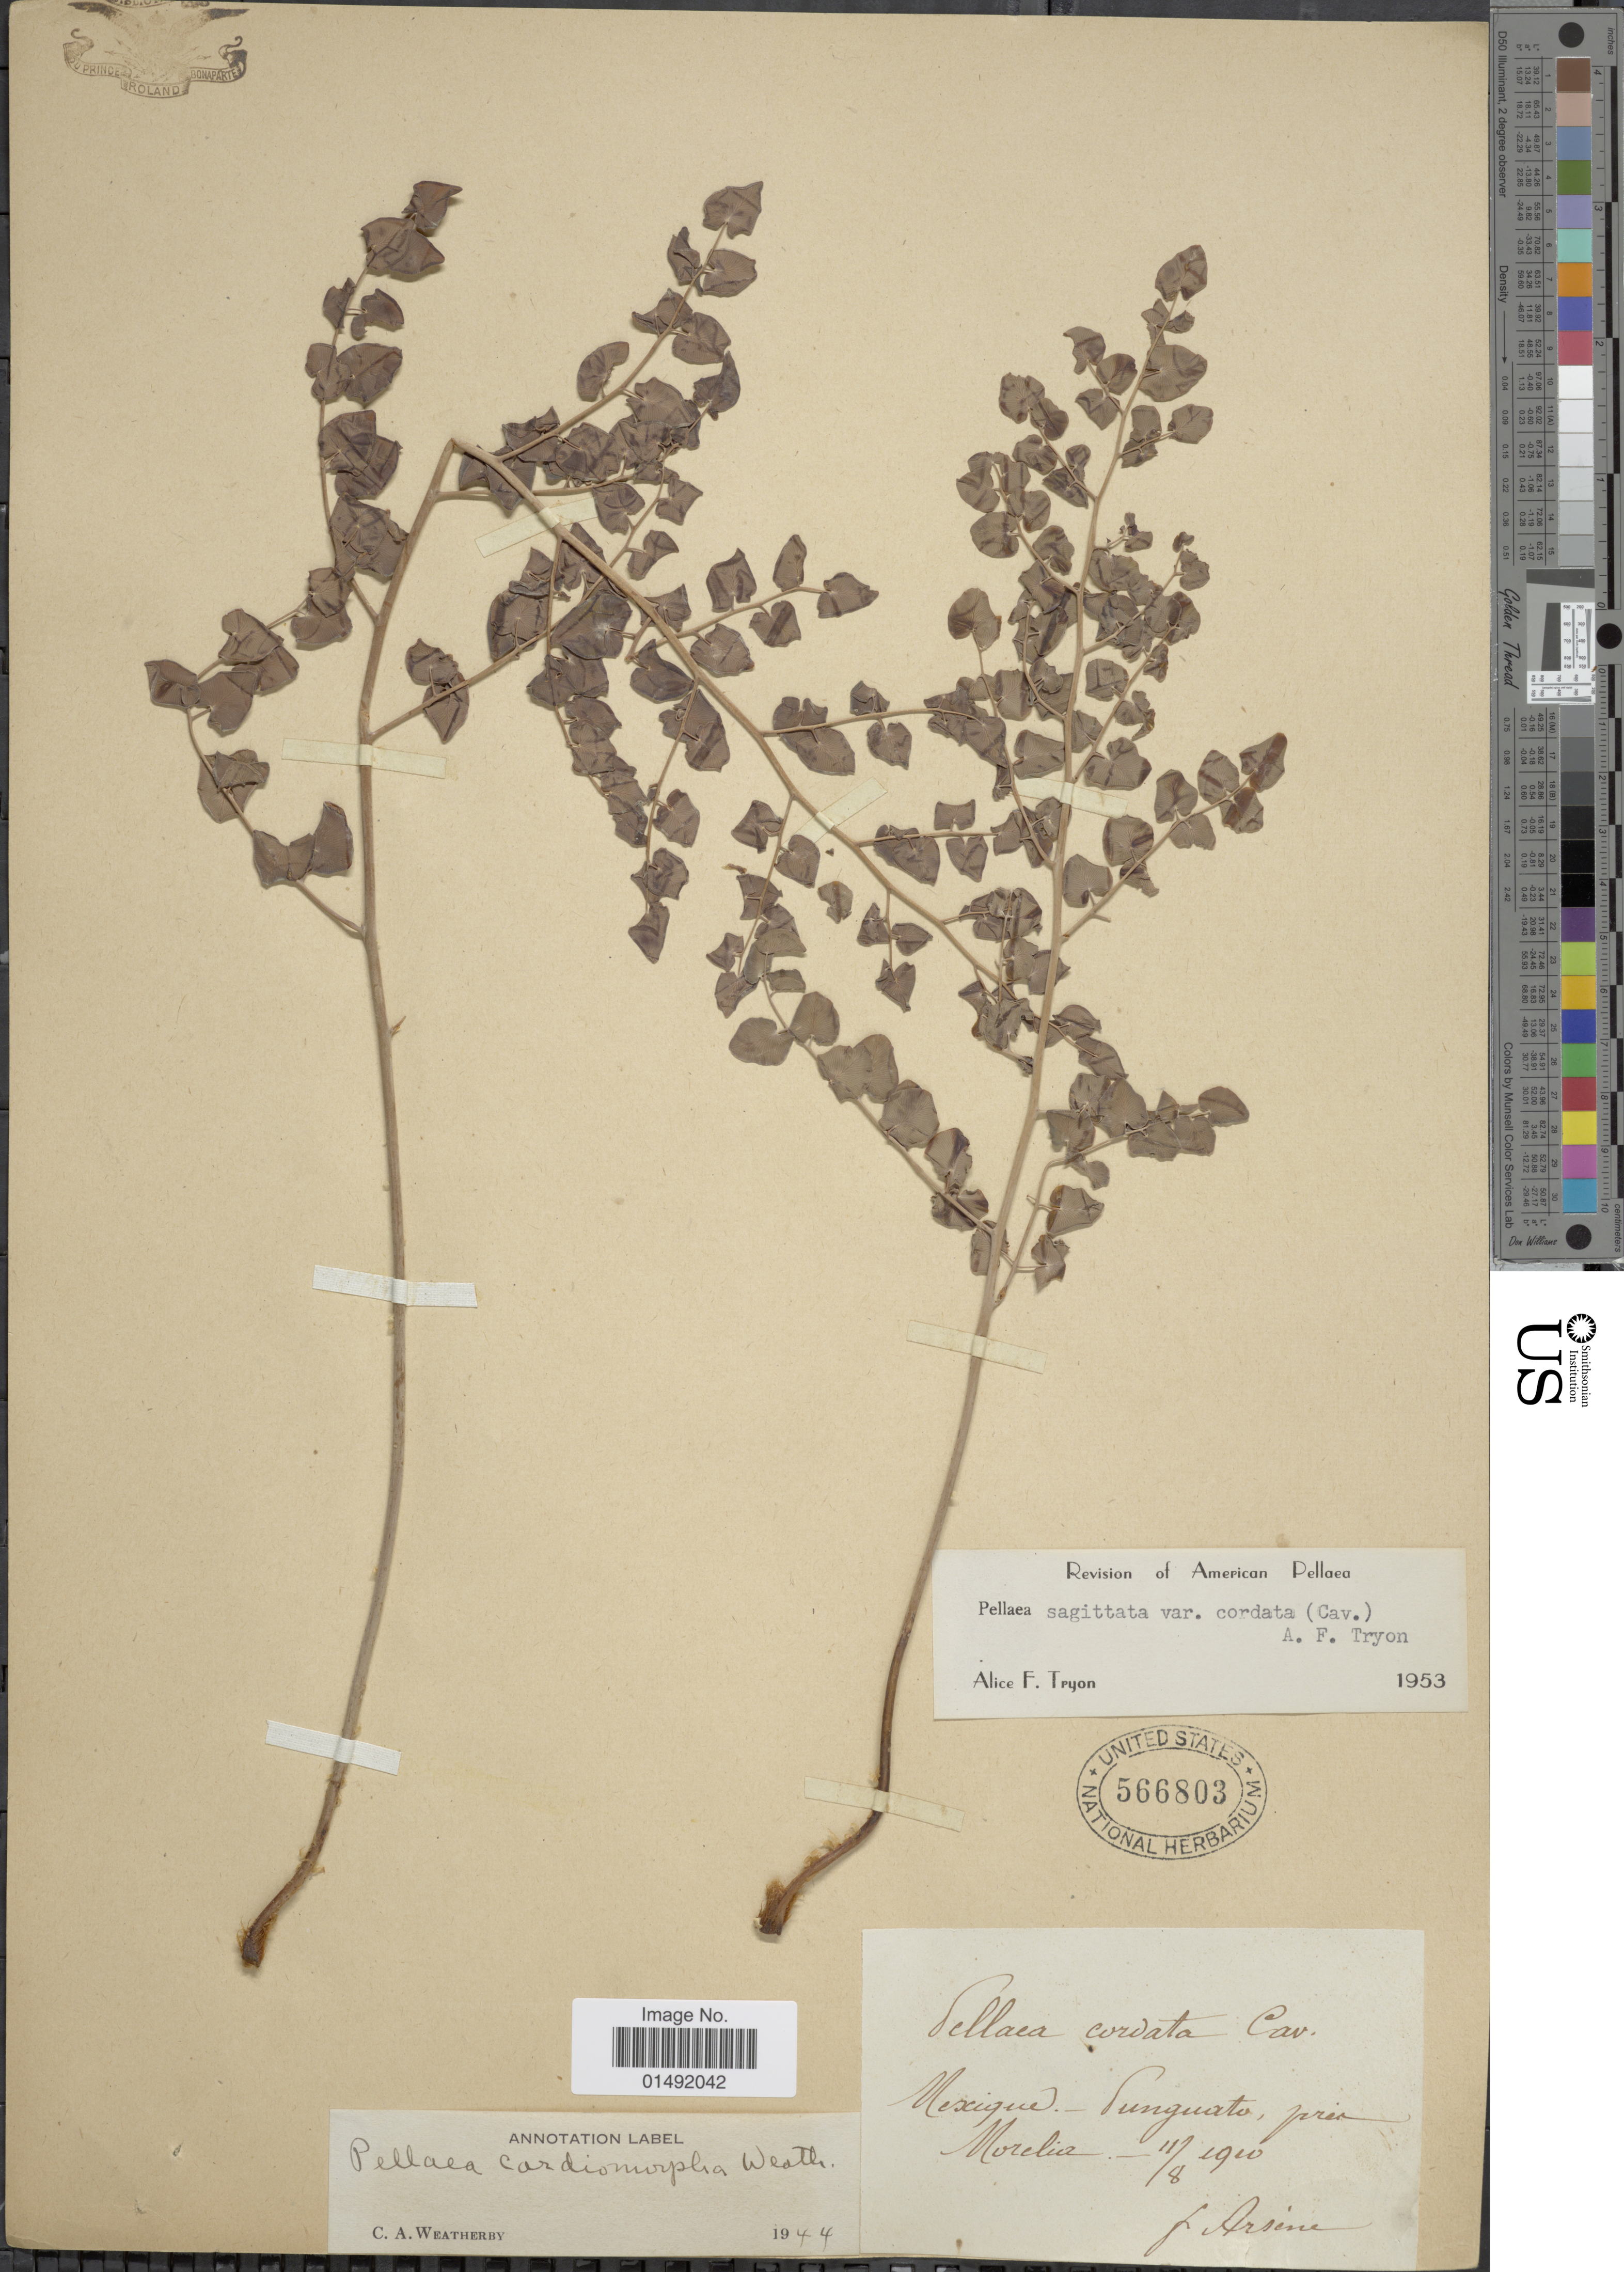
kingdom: Plantae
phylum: Tracheophyta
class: Polypodiopsida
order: Polypodiales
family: Pteridaceae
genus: Pellaea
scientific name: Pellaea sagittata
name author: (Cav.) Link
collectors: F. Arsène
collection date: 1910-08-11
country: Mexico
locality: Punguato, pres Morelia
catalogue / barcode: US 566803